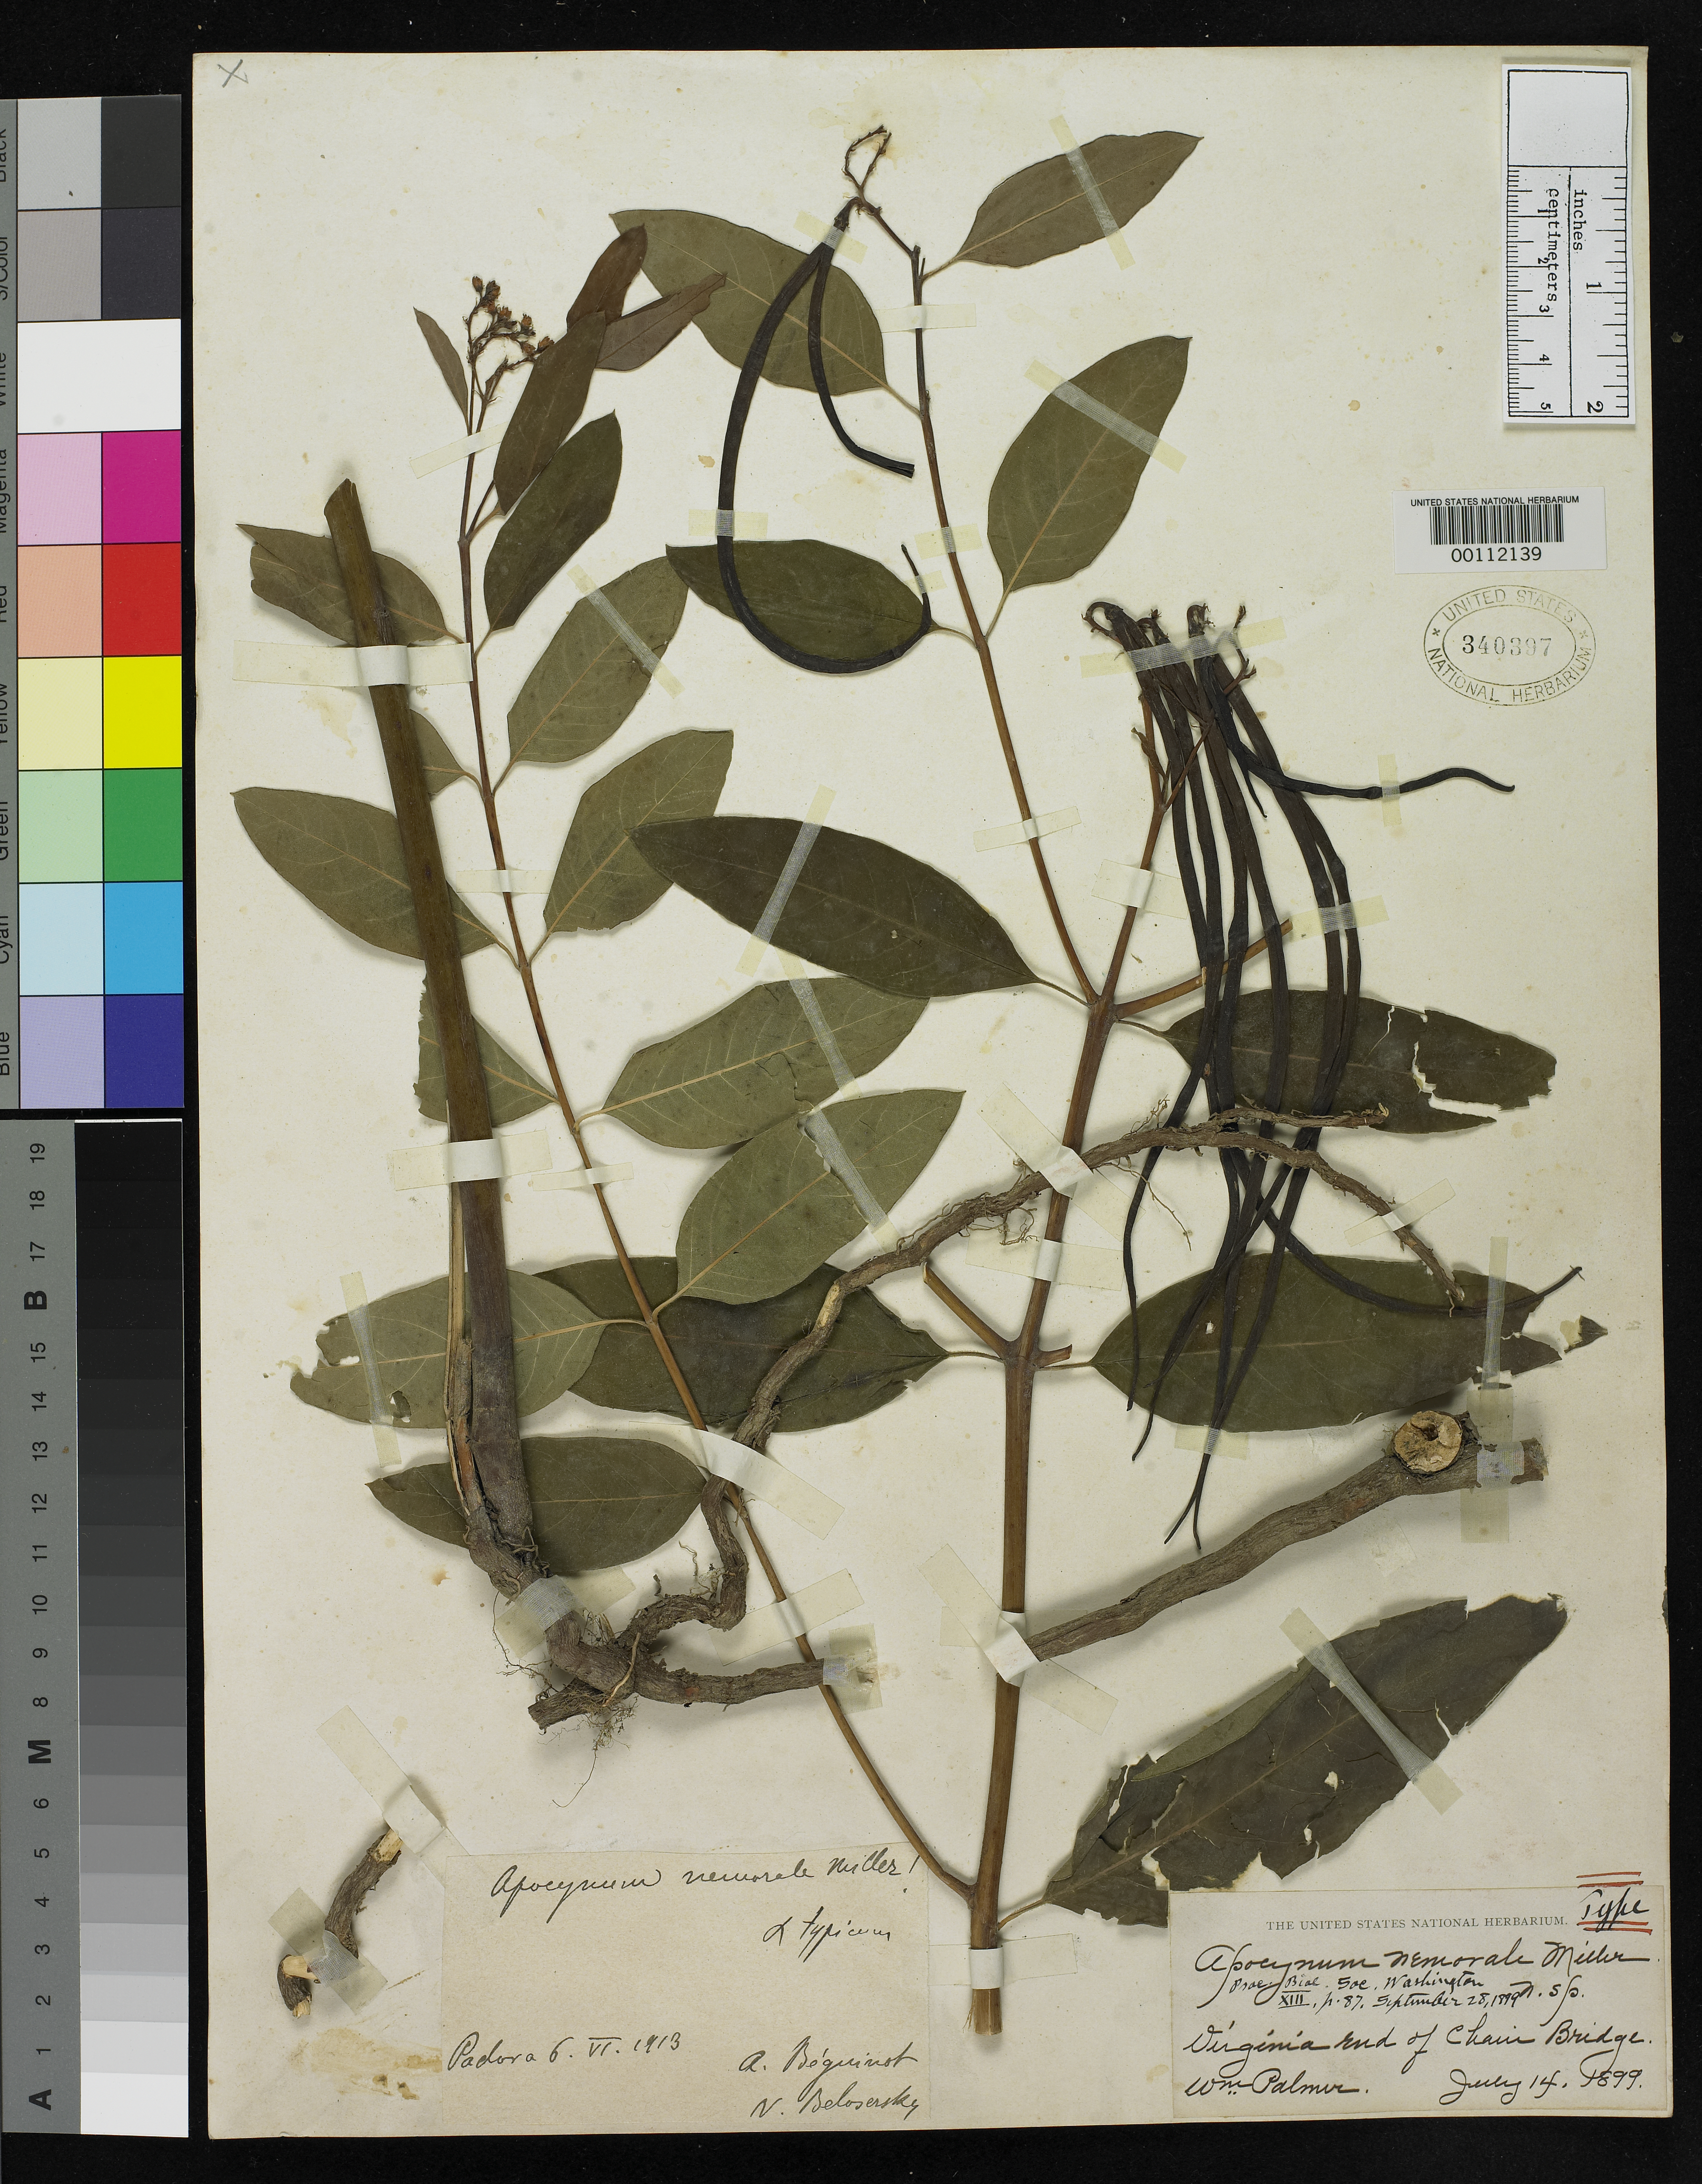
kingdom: Plantae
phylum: Tracheophyta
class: Magnoliopsida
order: Gentianales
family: Apocynaceae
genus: Apocynum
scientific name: Apocynum nemorale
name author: G.S. Mill.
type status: Holotype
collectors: W. Palmer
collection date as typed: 14 Jul 1899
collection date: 1899-07-14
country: United States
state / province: Virginia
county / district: Fairfax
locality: Near end of Chain Bridge.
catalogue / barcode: US 340397